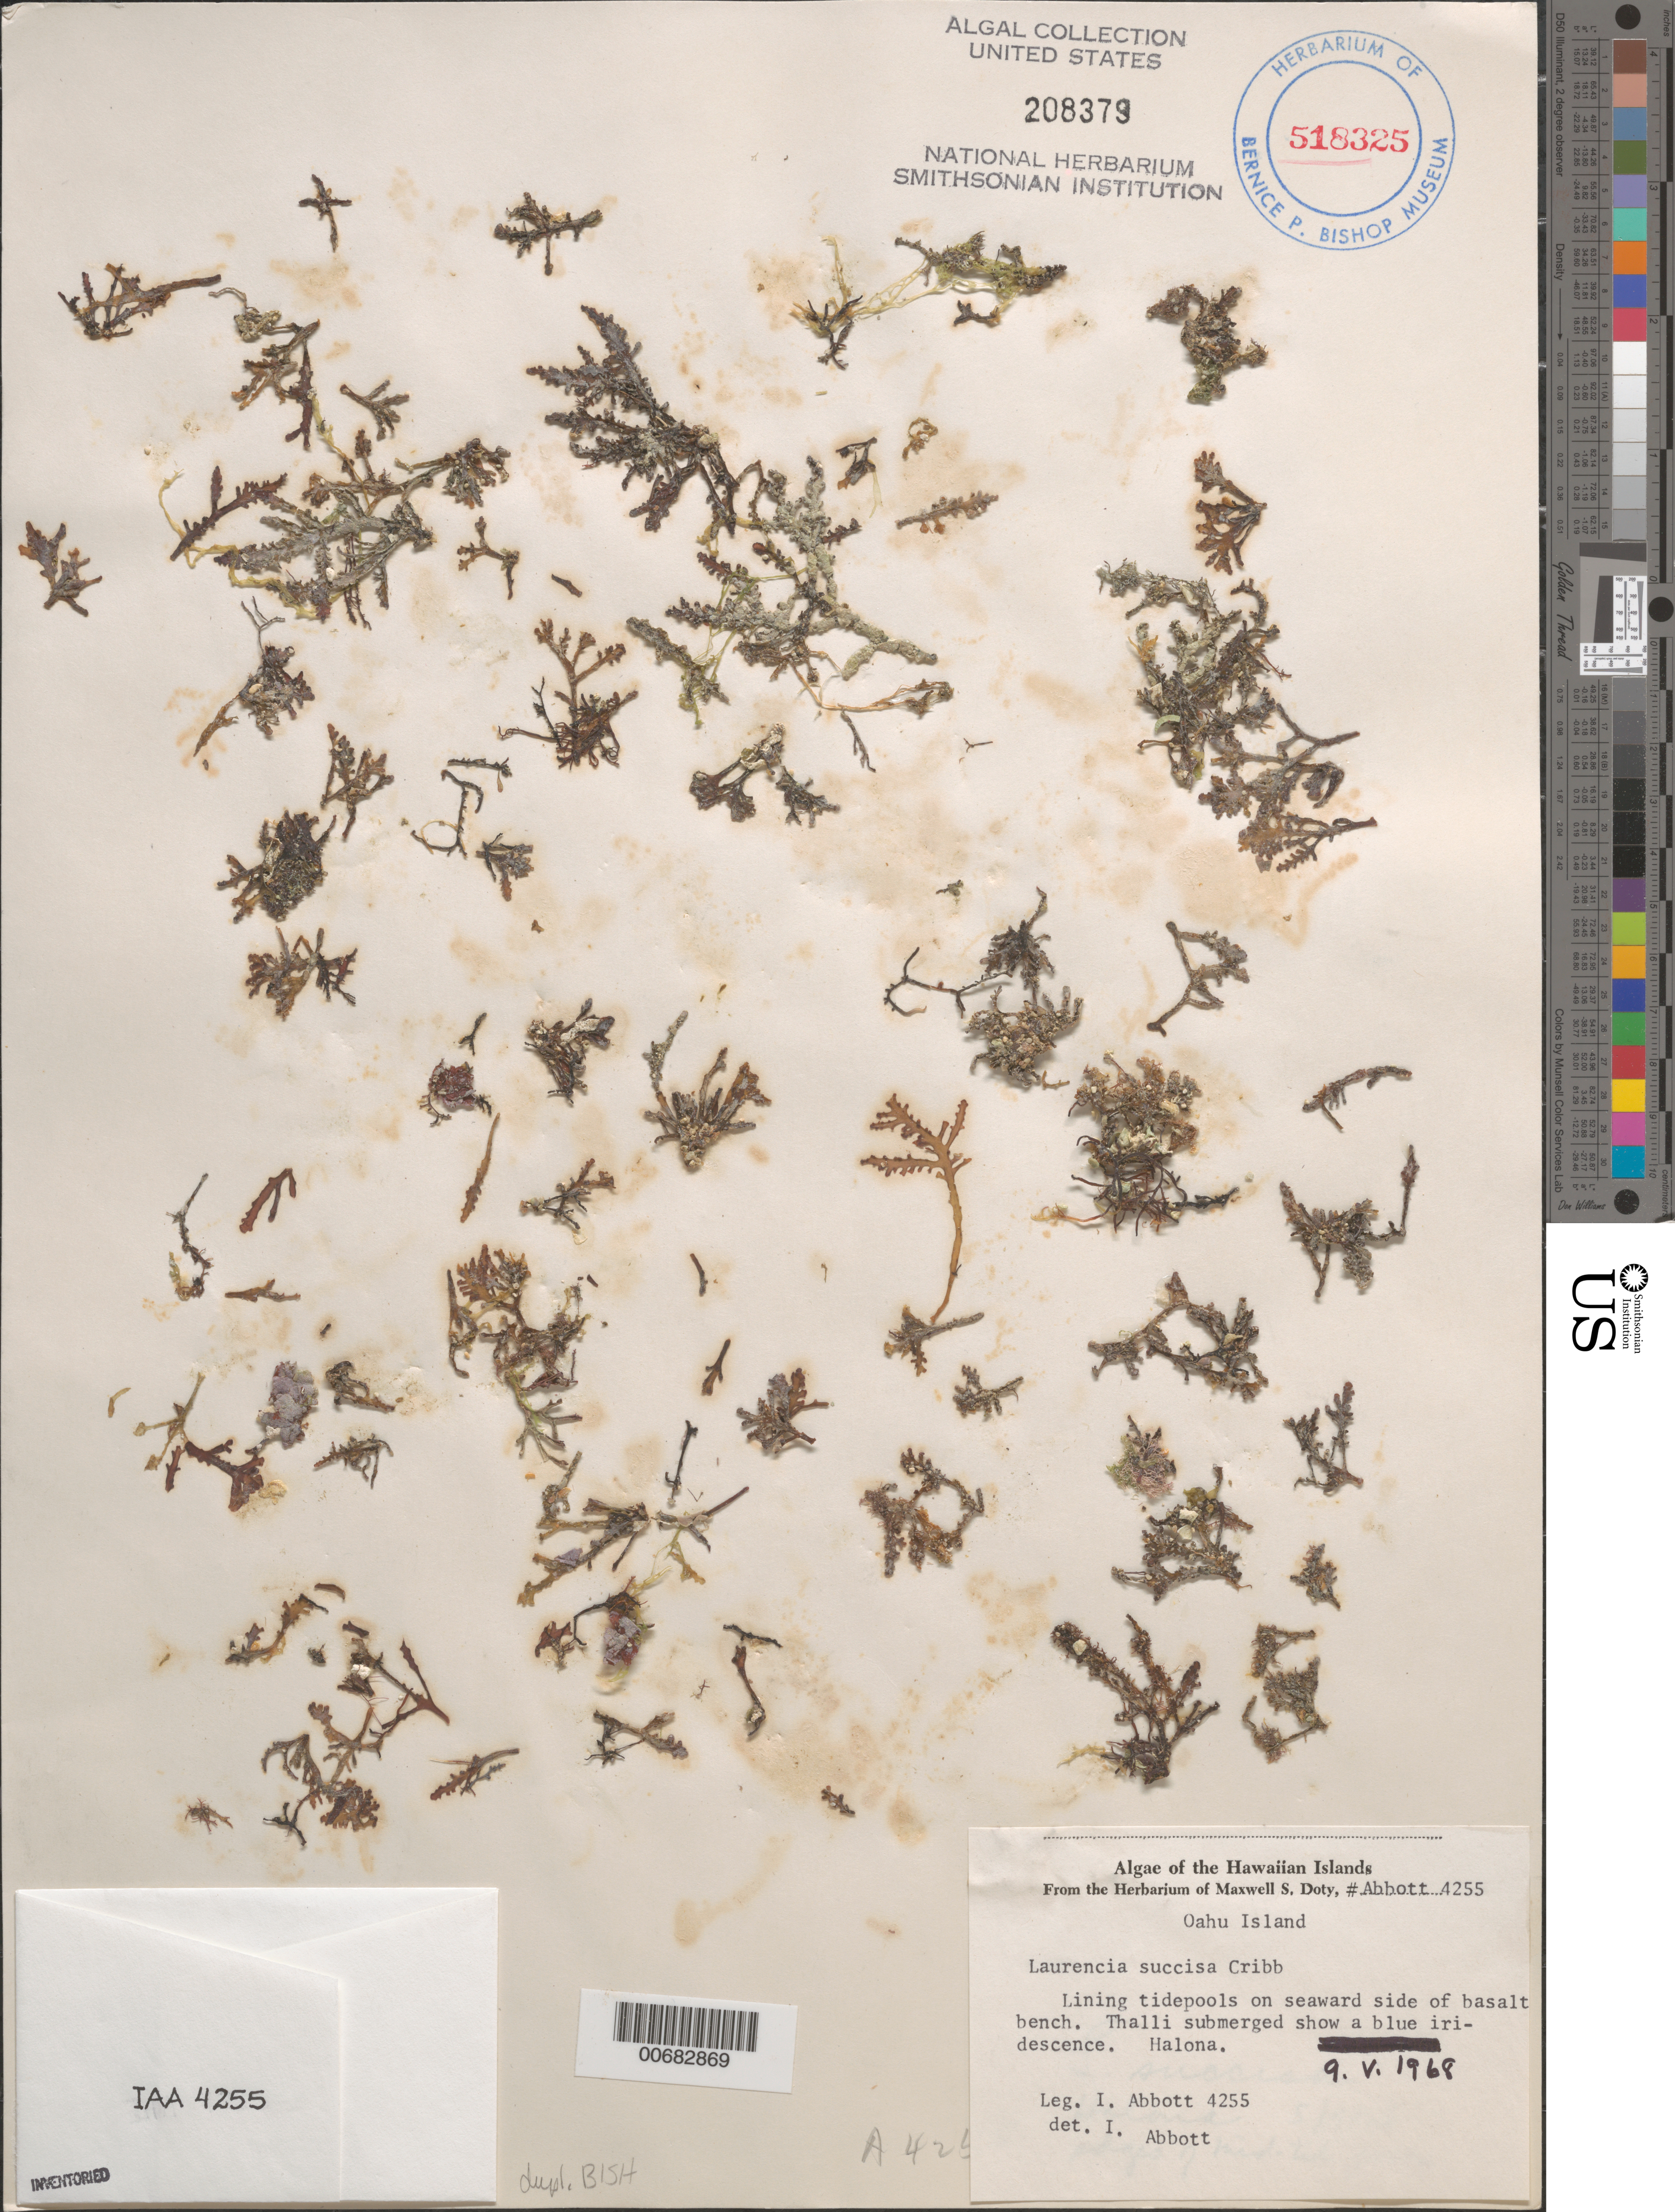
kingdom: Plantae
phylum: Rhodophyta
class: Florideophyceae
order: Ceramiales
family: Rhodomelaceae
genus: Laurencia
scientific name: Laurencia succisa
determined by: Abbott, Isabella A.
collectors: I. A. Abbott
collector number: IAA 4255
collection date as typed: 09 May 1968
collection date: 1968-05-09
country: United States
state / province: Hawaii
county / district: Honolulu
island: Oahu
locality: Halona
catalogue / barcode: US 208379